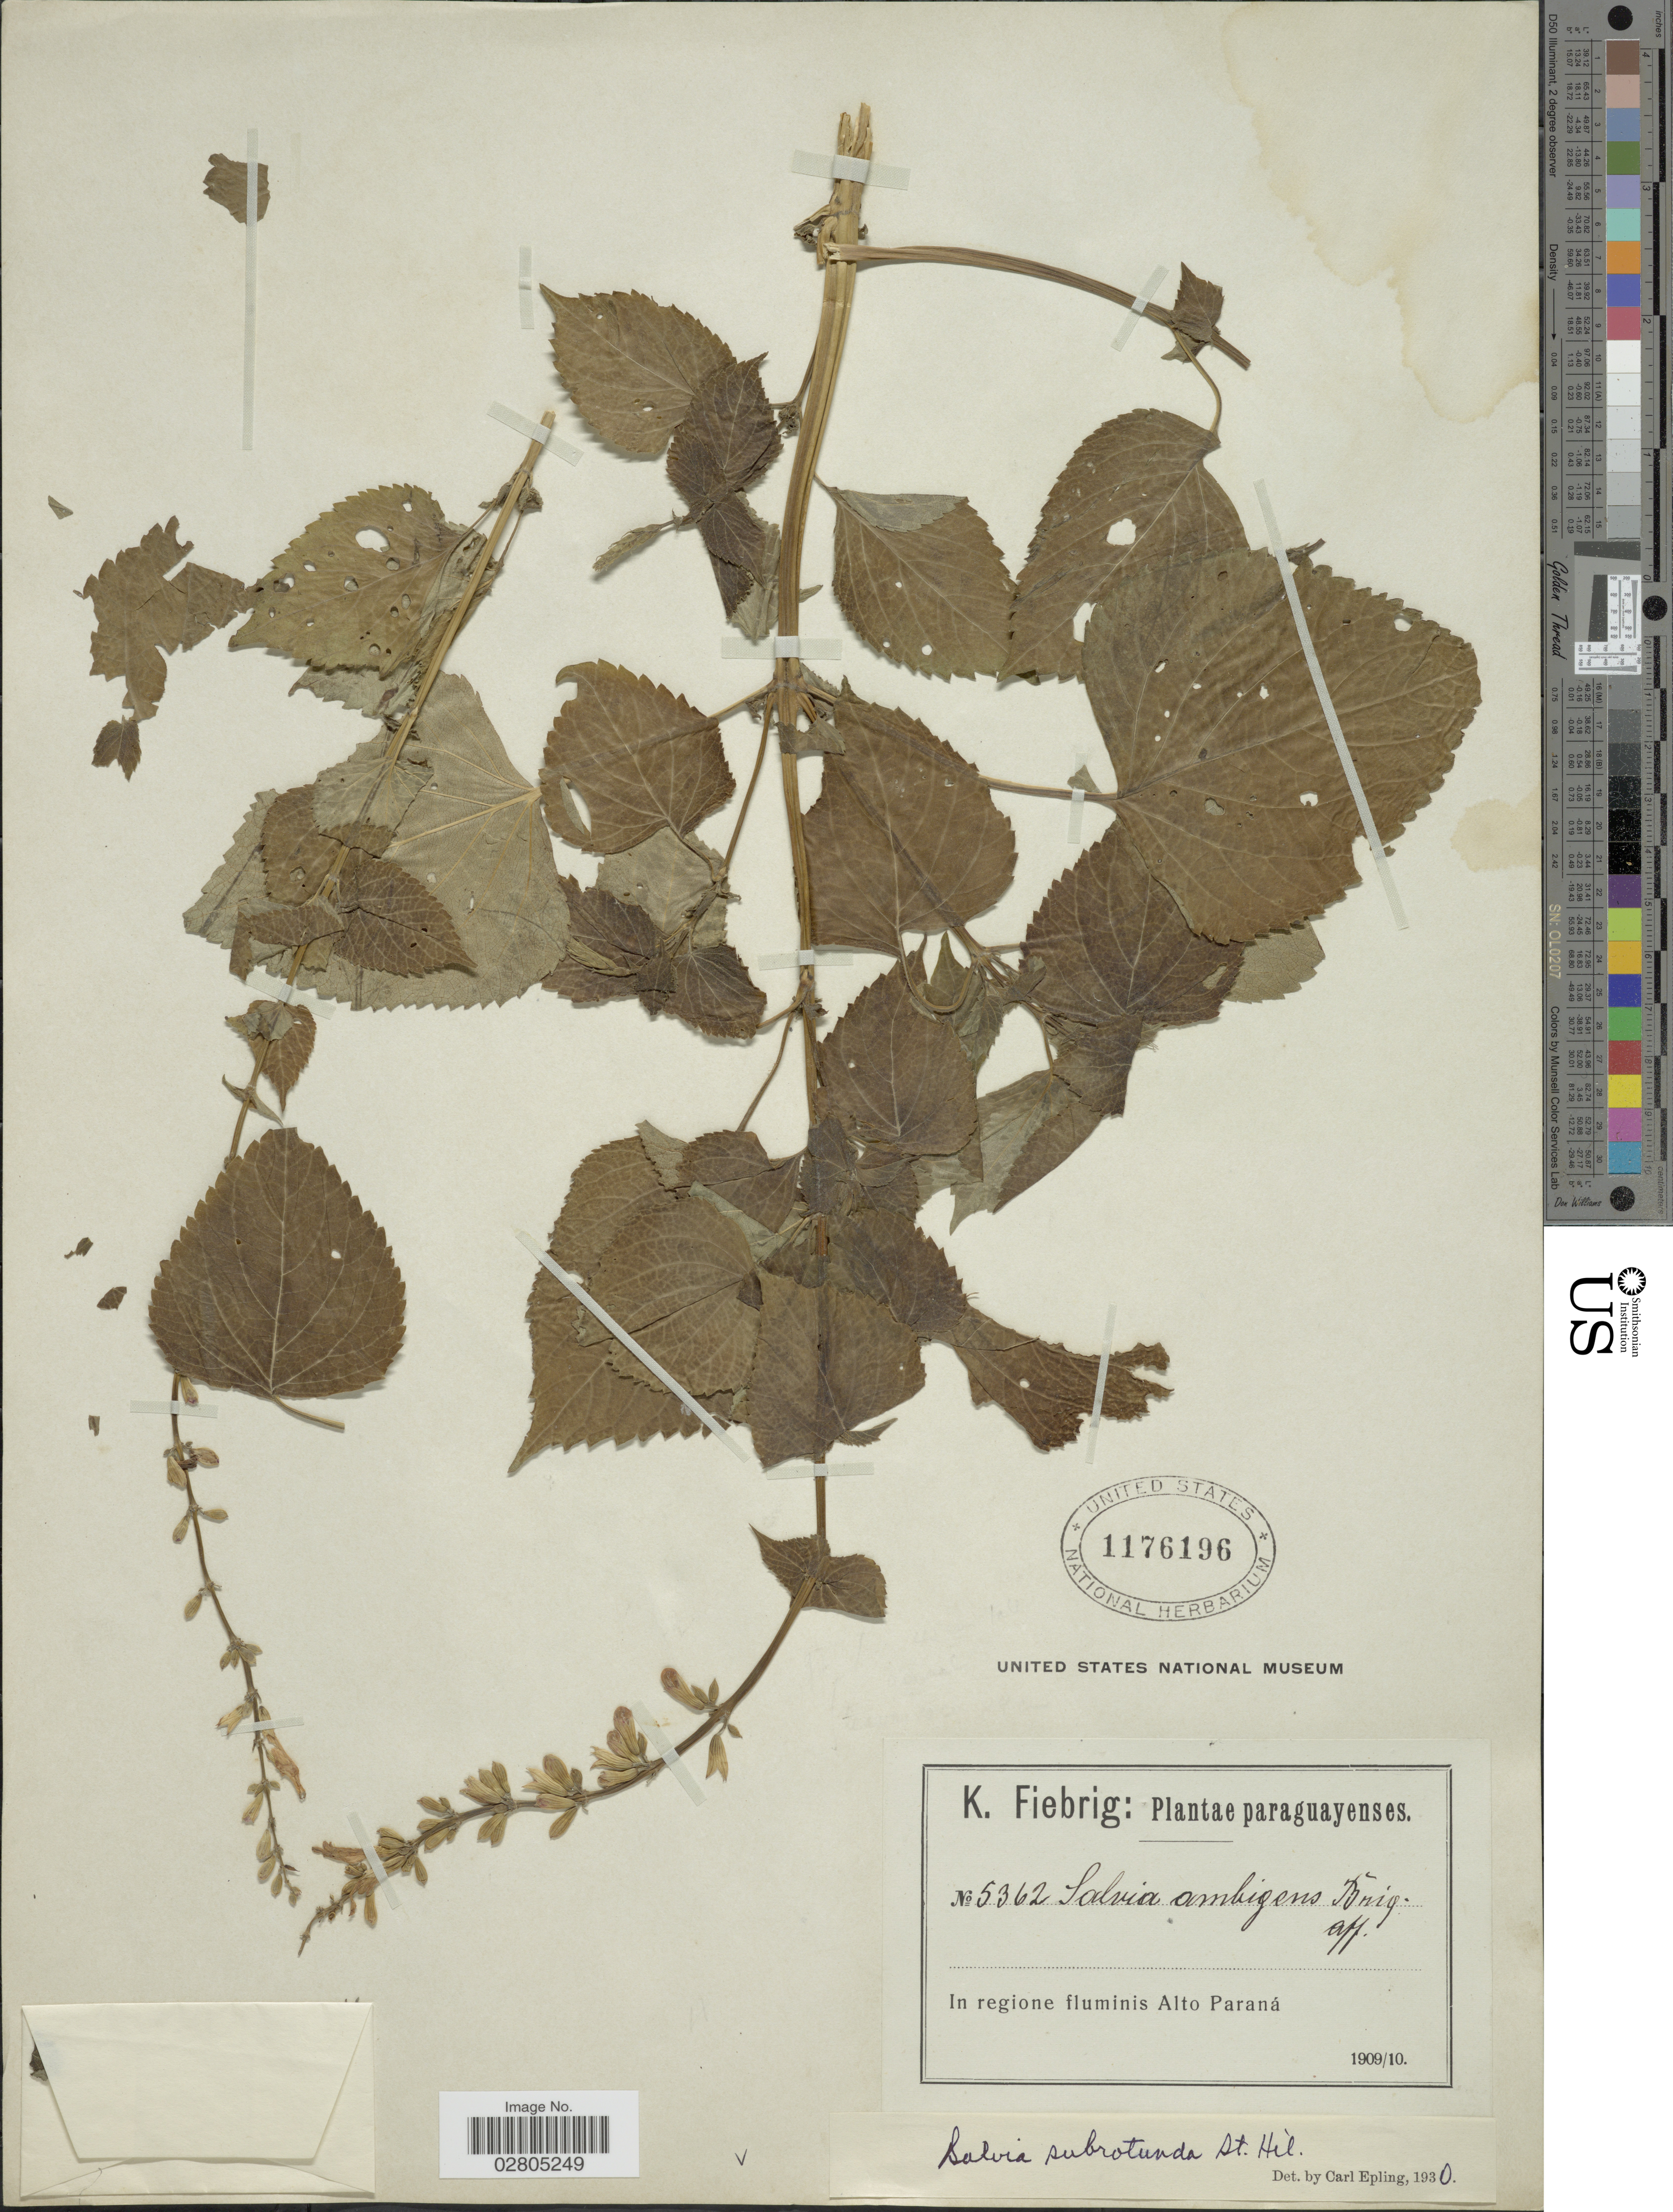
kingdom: Plantae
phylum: Tracheophyta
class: Magnoliopsida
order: Lamiales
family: Lamiaceae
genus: Salvia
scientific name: Salvia subrotunda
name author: A. St.-Hil. ex Benth.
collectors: K. Fiebrig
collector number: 5362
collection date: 1909/1910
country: Paraguay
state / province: Alto Parana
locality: In regione fluminis Alto Paraná.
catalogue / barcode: US 1176196